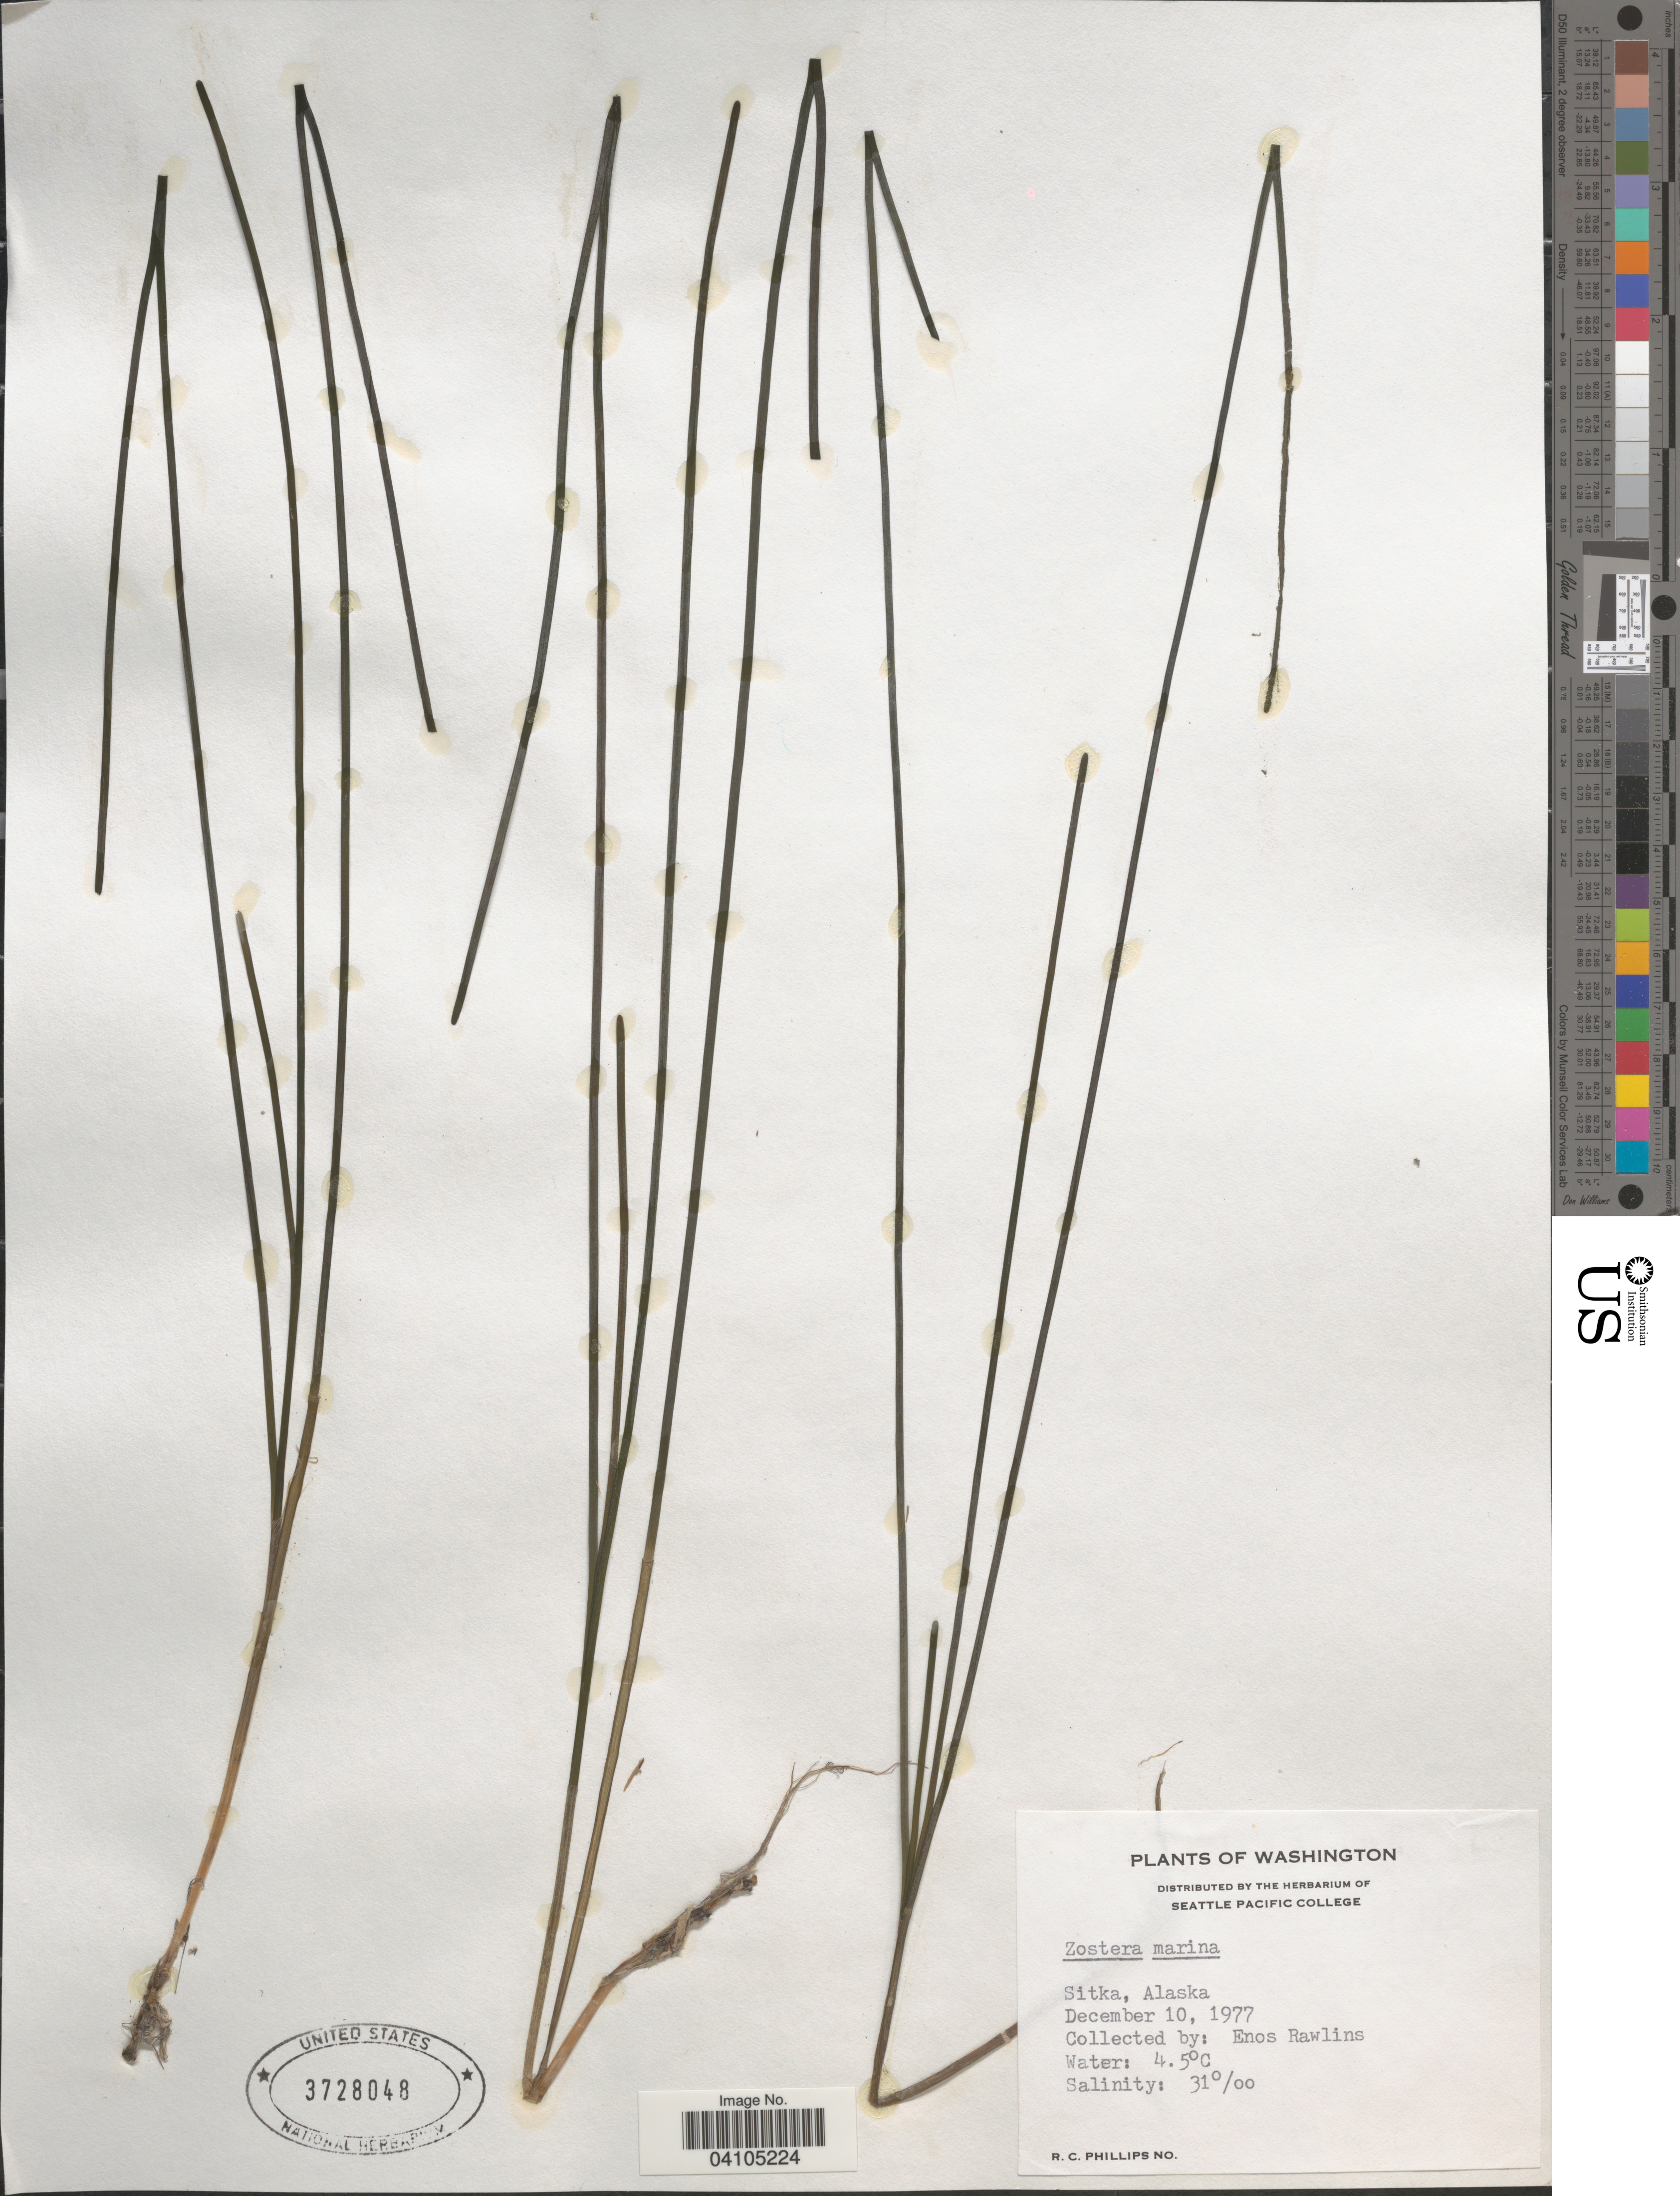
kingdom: Plantae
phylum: Tracheophyta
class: Liliopsida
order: Alismatales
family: Zosteraceae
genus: Zostera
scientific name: Zostera marina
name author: L.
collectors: E. Rawlins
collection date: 1977-12-10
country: United States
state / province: Alaska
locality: Sitka.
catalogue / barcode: US 3728048